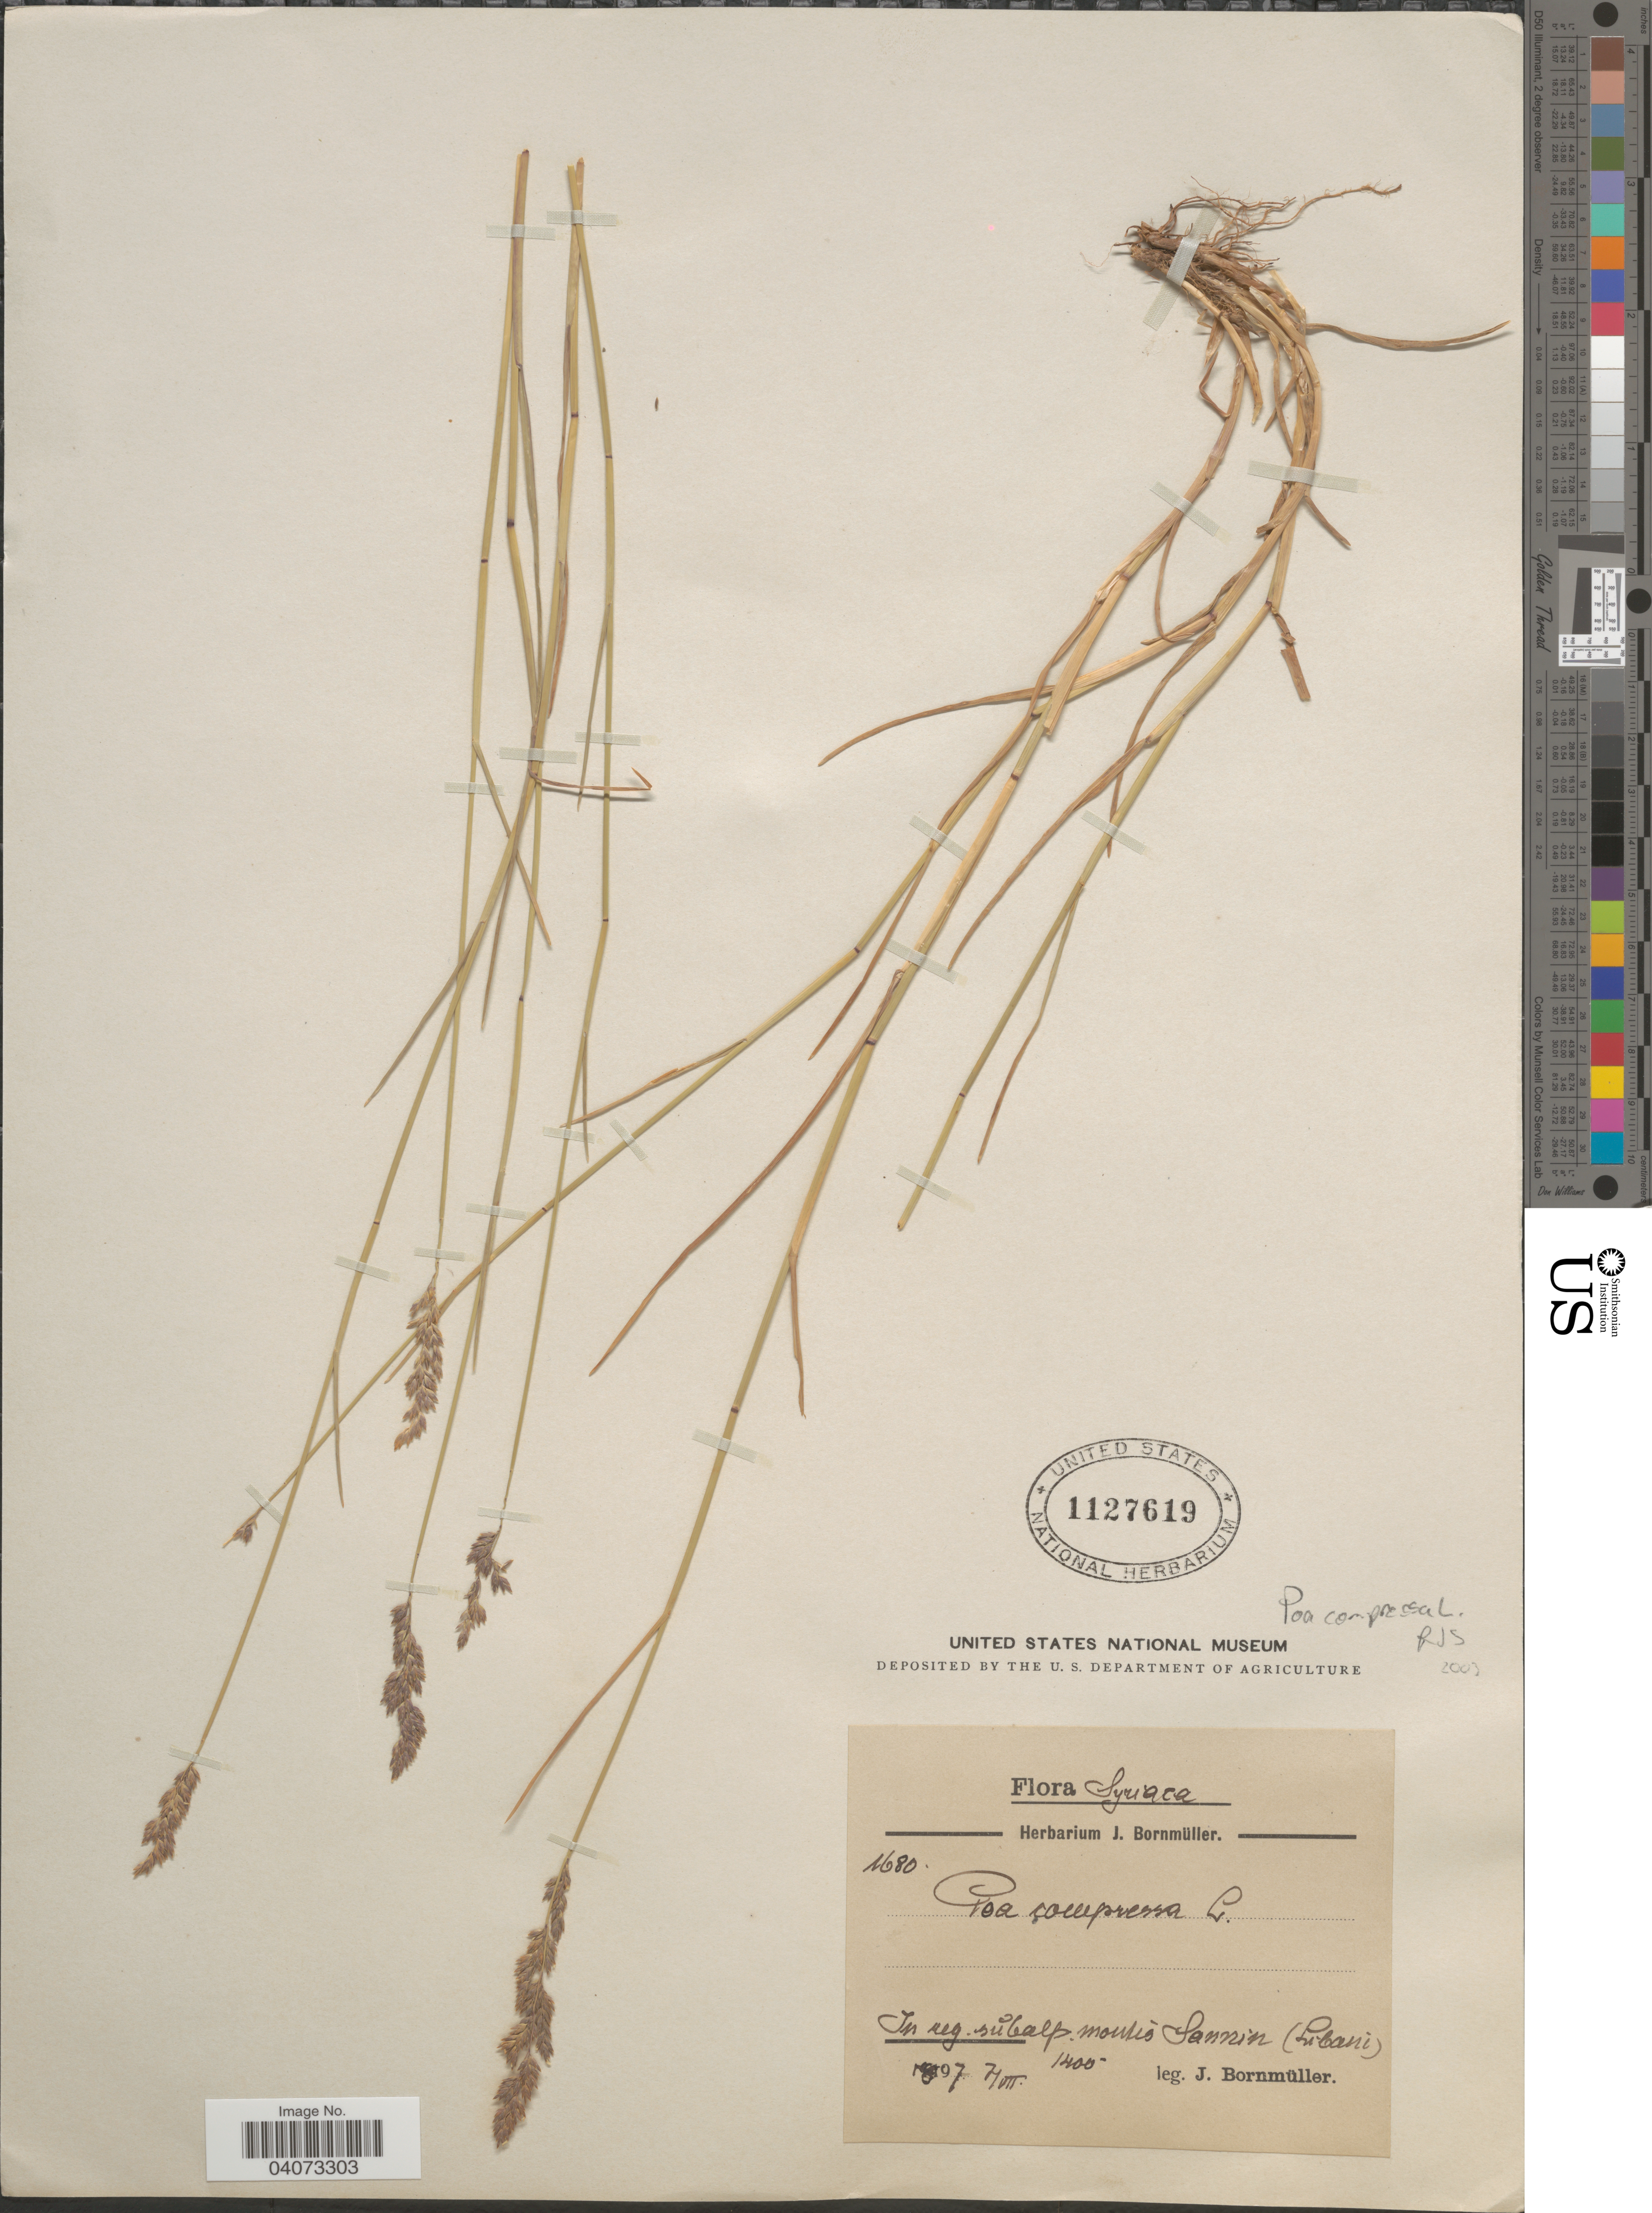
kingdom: Plantae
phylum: Tracheophyta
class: Liliopsida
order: Poales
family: Poaceae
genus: Poa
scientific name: Poa compressa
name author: L.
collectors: J. Bornmüller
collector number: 1680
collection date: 1897-07-07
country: Syria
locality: In reg. sůbalp. montis Sannin (Libani).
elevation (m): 1400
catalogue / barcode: US 1127619